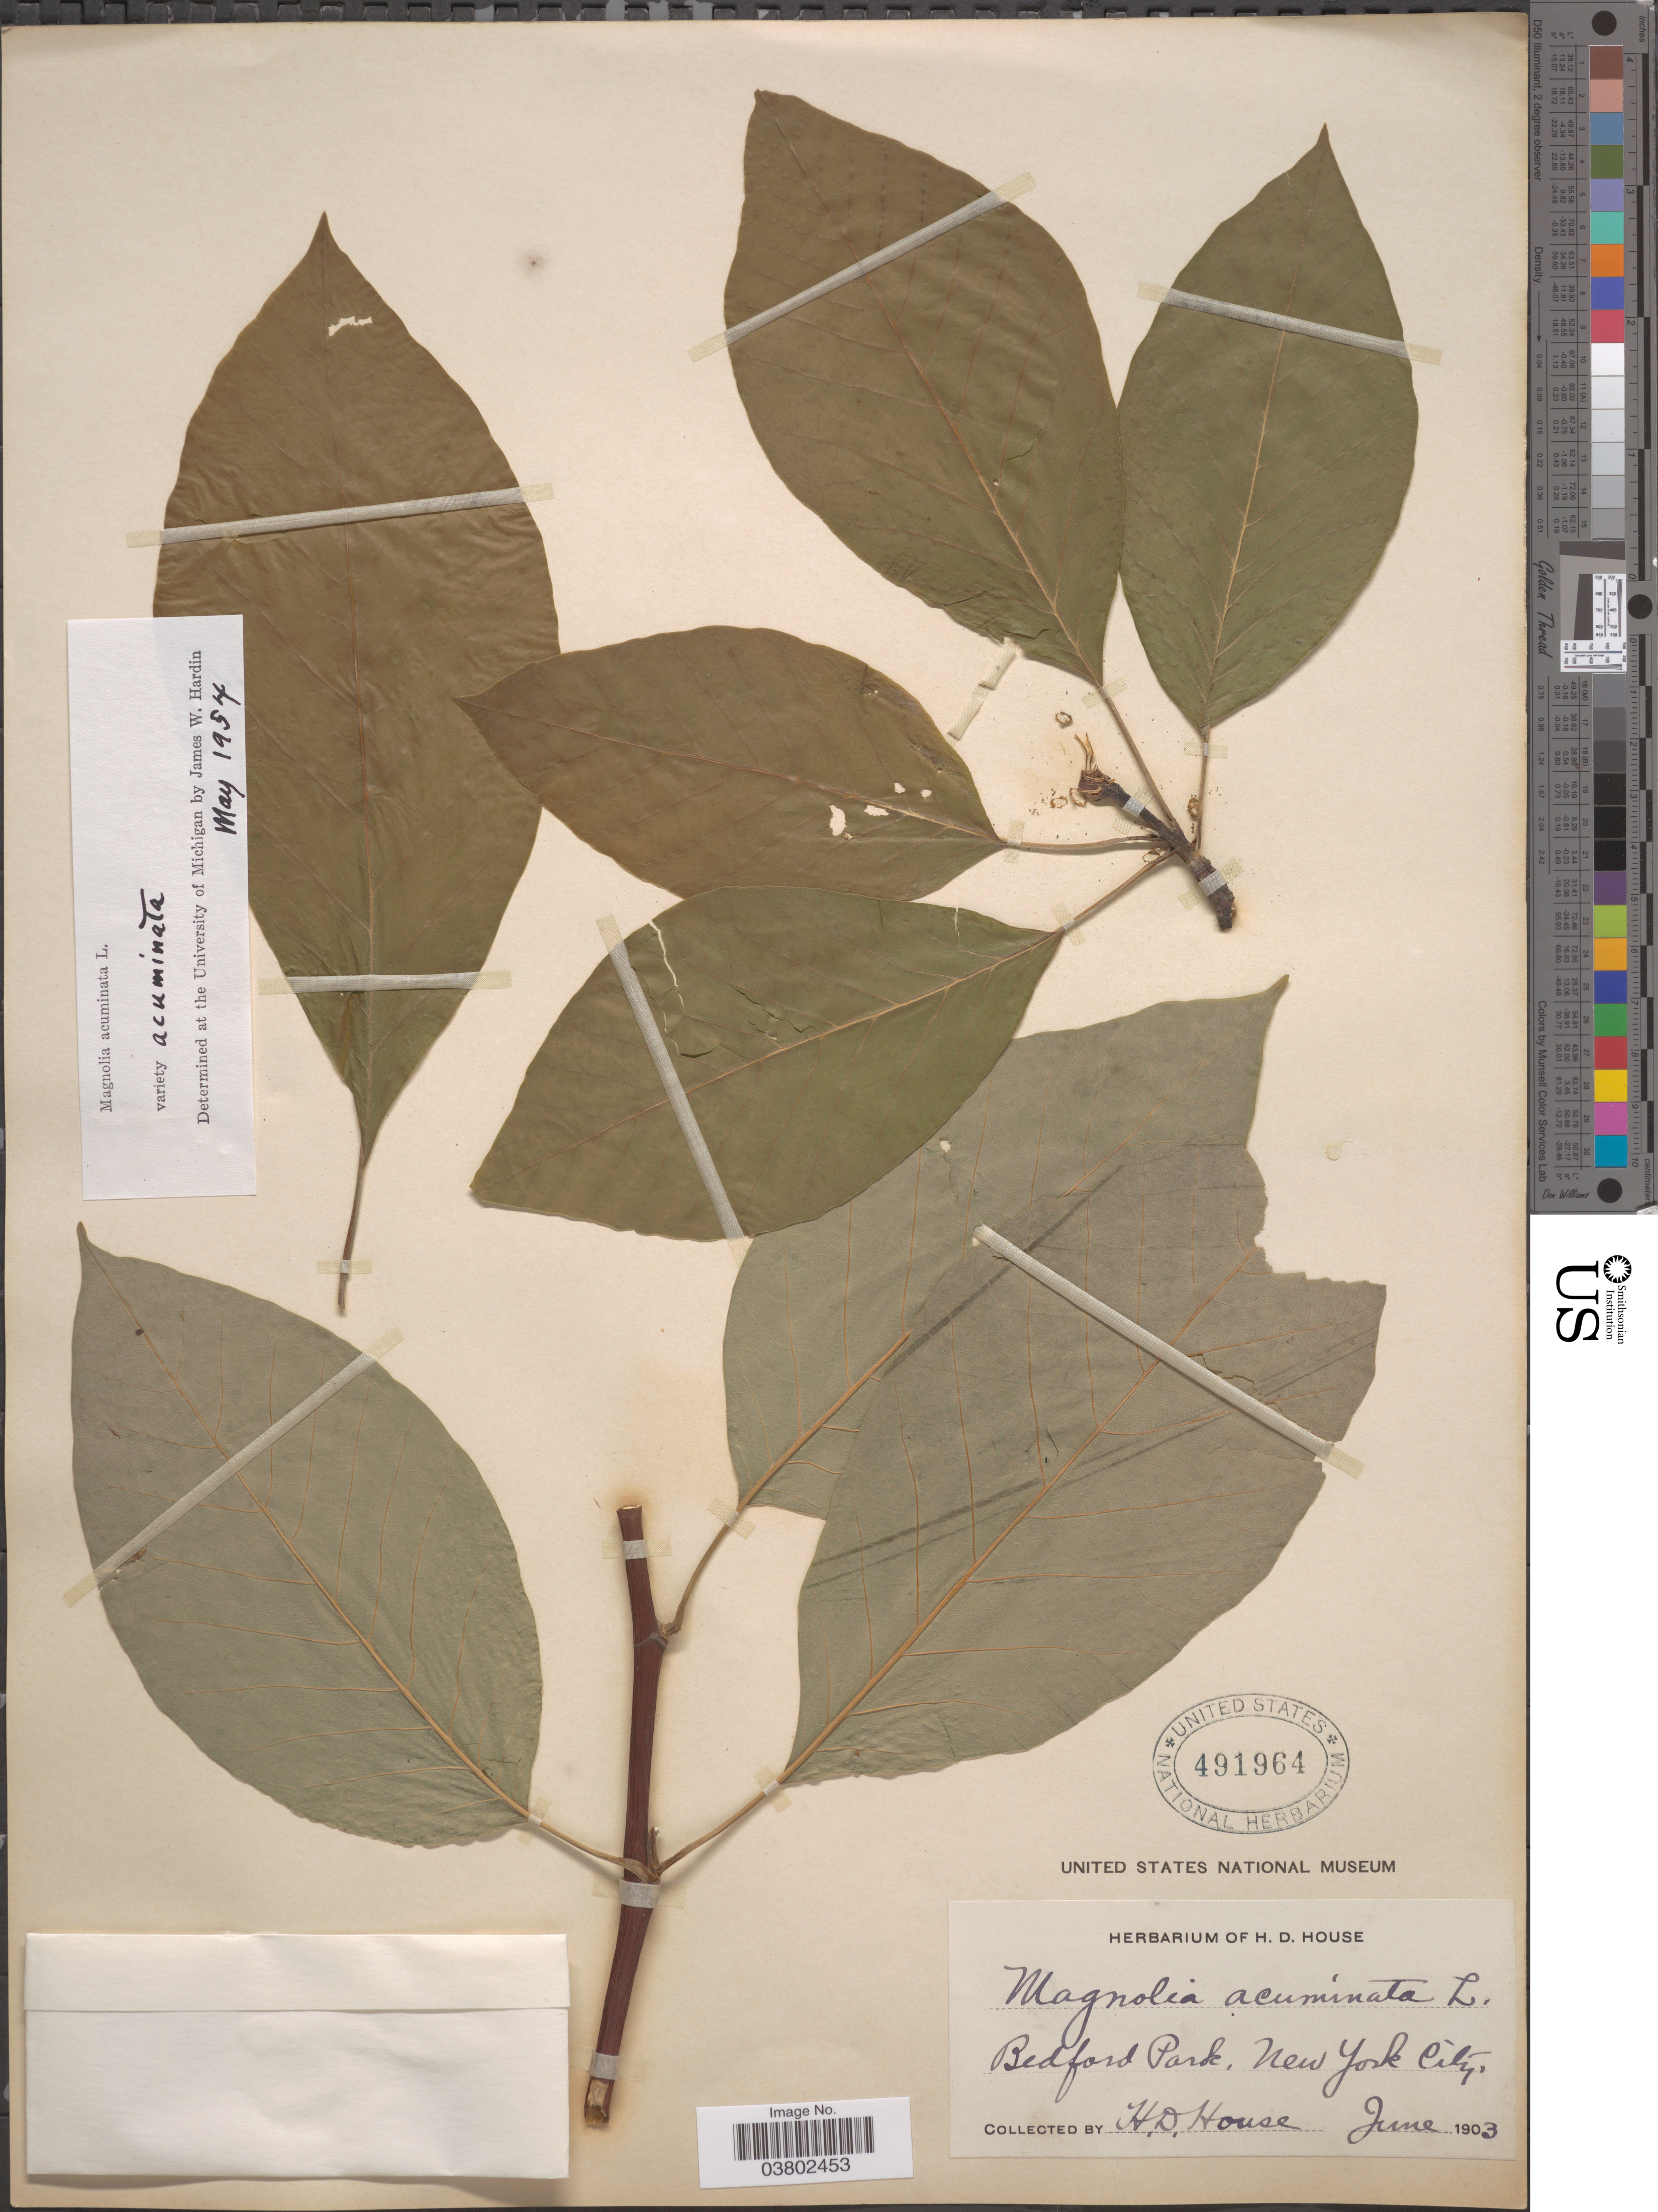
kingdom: Plantae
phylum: Tracheophyta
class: Magnoliopsida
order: Magnoliales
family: Magnoliaceae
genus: Magnolia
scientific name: Magnolia acuminata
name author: (L.) L.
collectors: H. D. House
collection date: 1903-06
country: United States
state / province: New York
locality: Bedford Park, New York City.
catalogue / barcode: US 491964